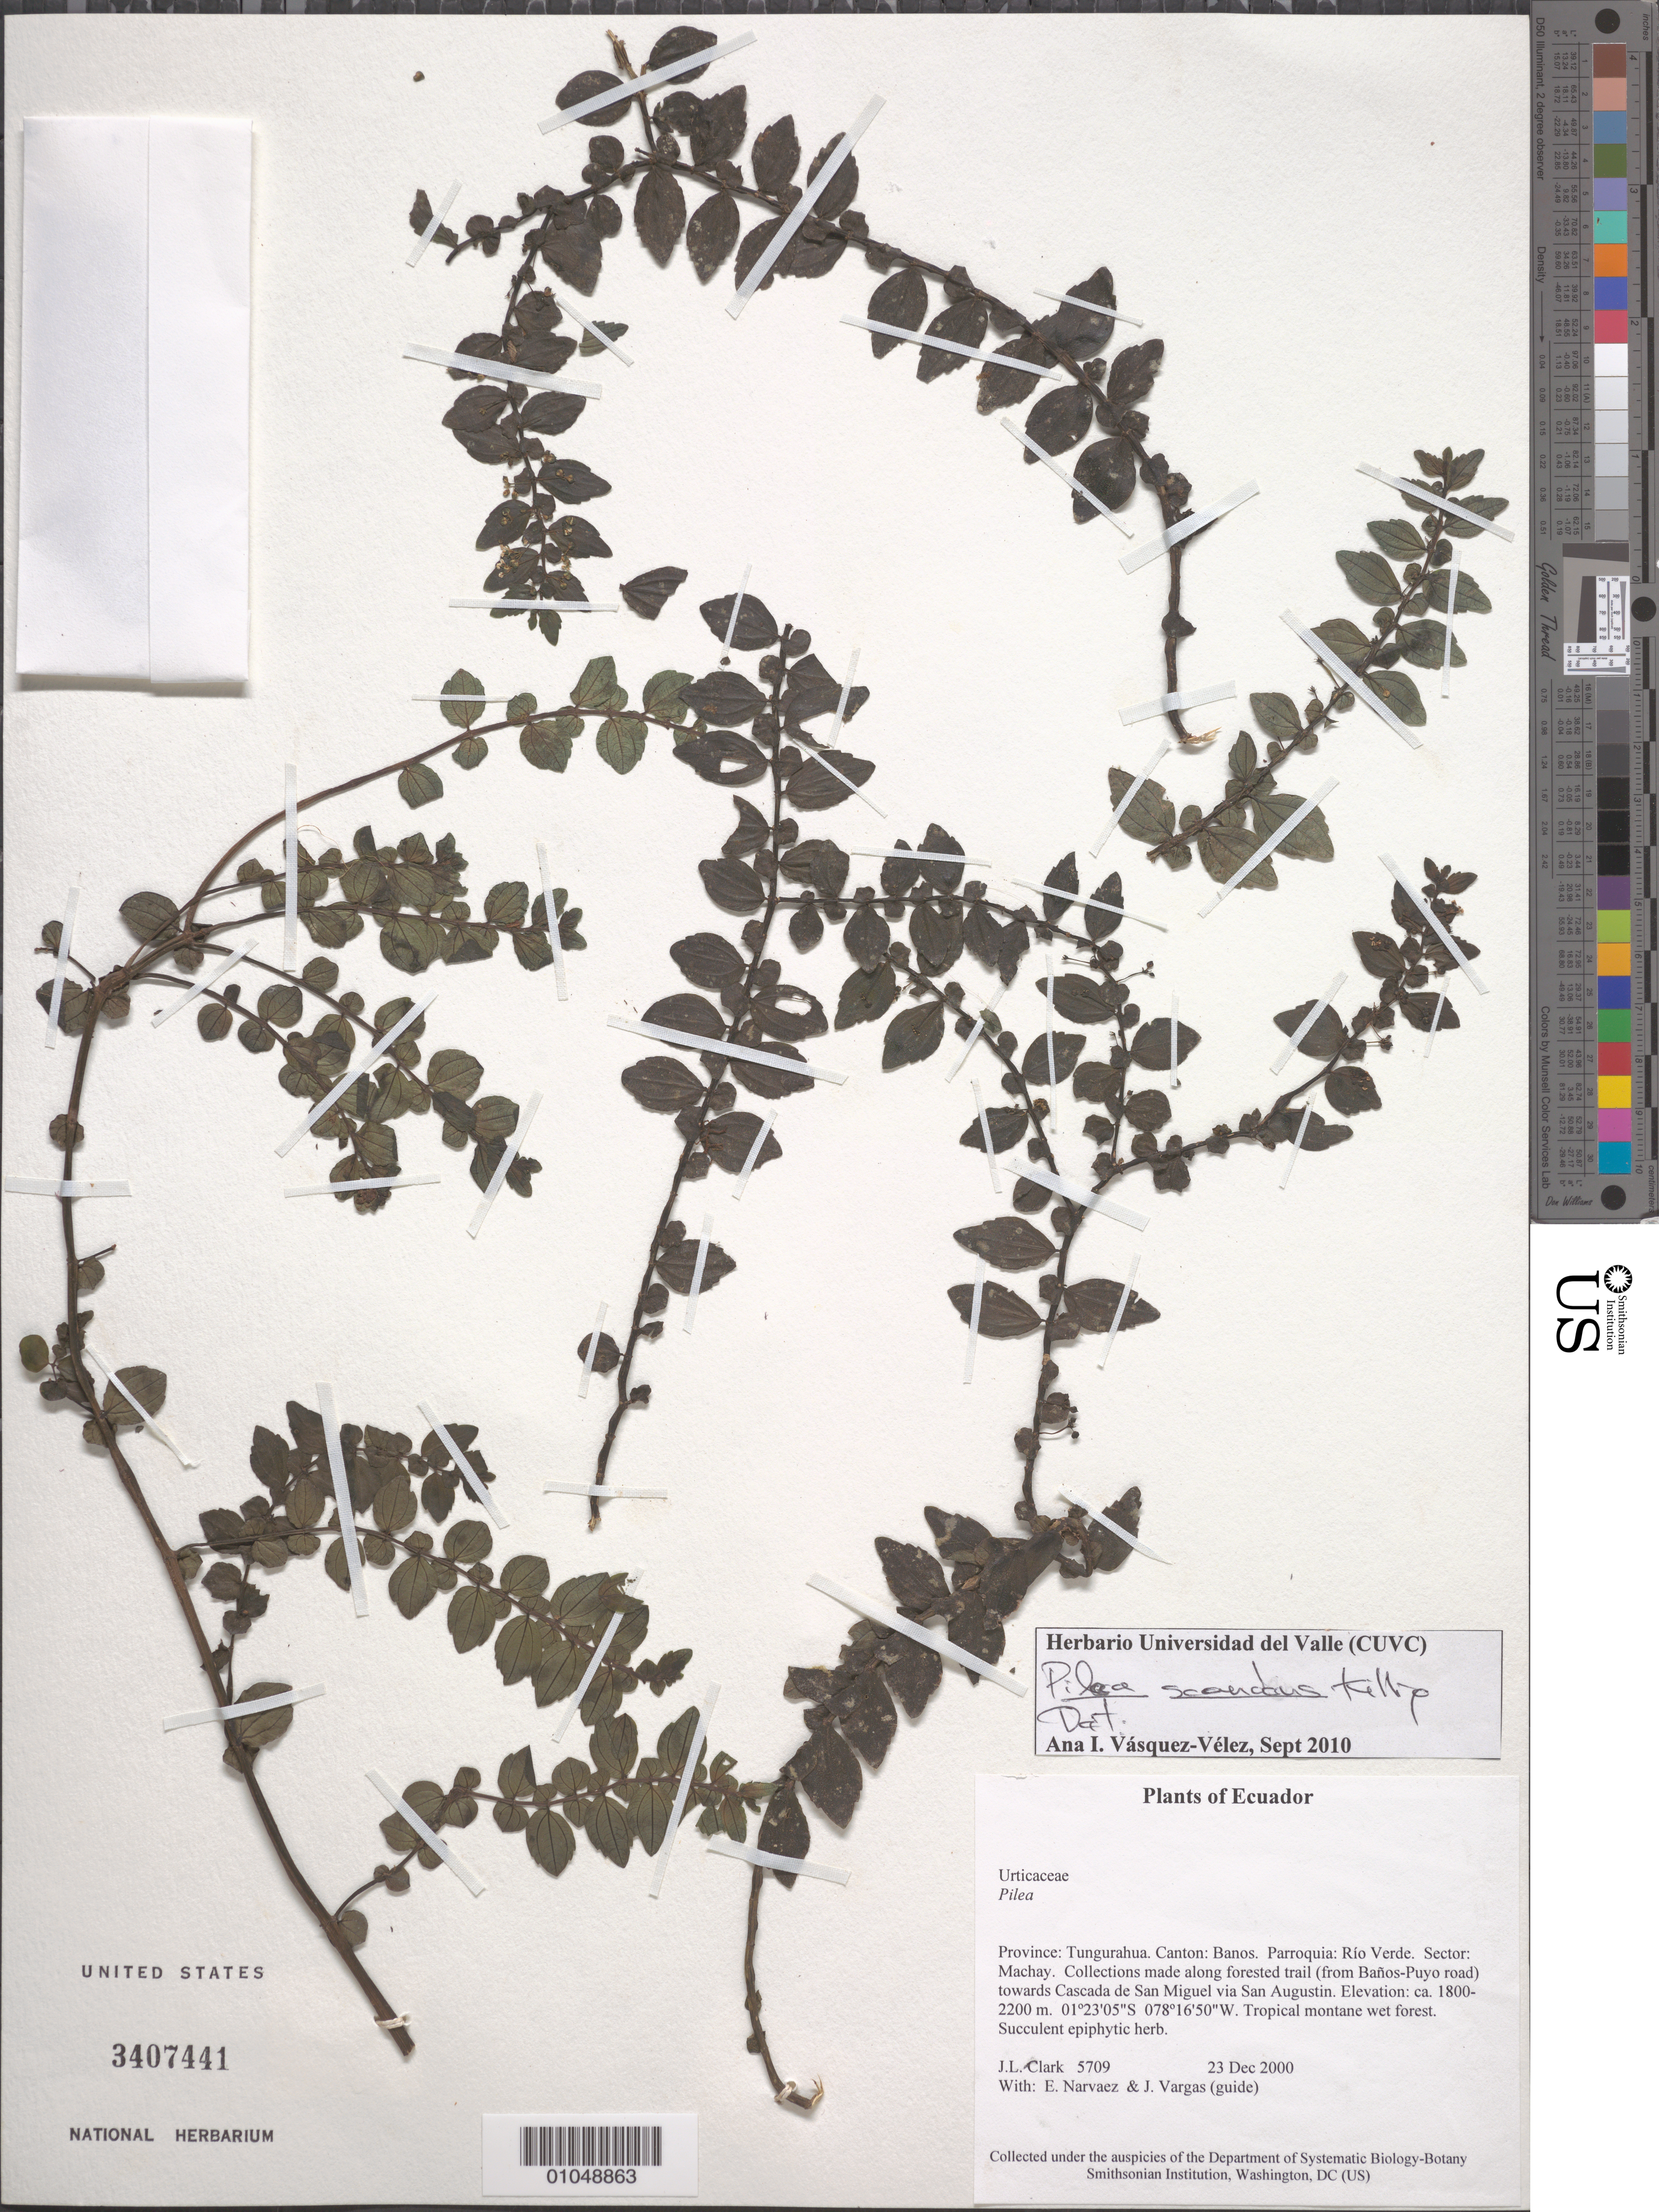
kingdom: Plantae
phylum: Tracheophyta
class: Magnoliopsida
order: Rosales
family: Urticaceae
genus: Pilea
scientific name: Pilea scandens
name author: Killip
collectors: J. L. Clark, E. Narváez & J. Vargas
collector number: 5709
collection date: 2000-12-23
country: Ecuador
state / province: Tungurahua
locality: Canton: Banos. Parroquia: Río Verde. Sector: Machay. Along forested trail (from Baños-Puyo road) towards Cascada de San Miguel via San Augustin.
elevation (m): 1800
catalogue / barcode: US 3407441